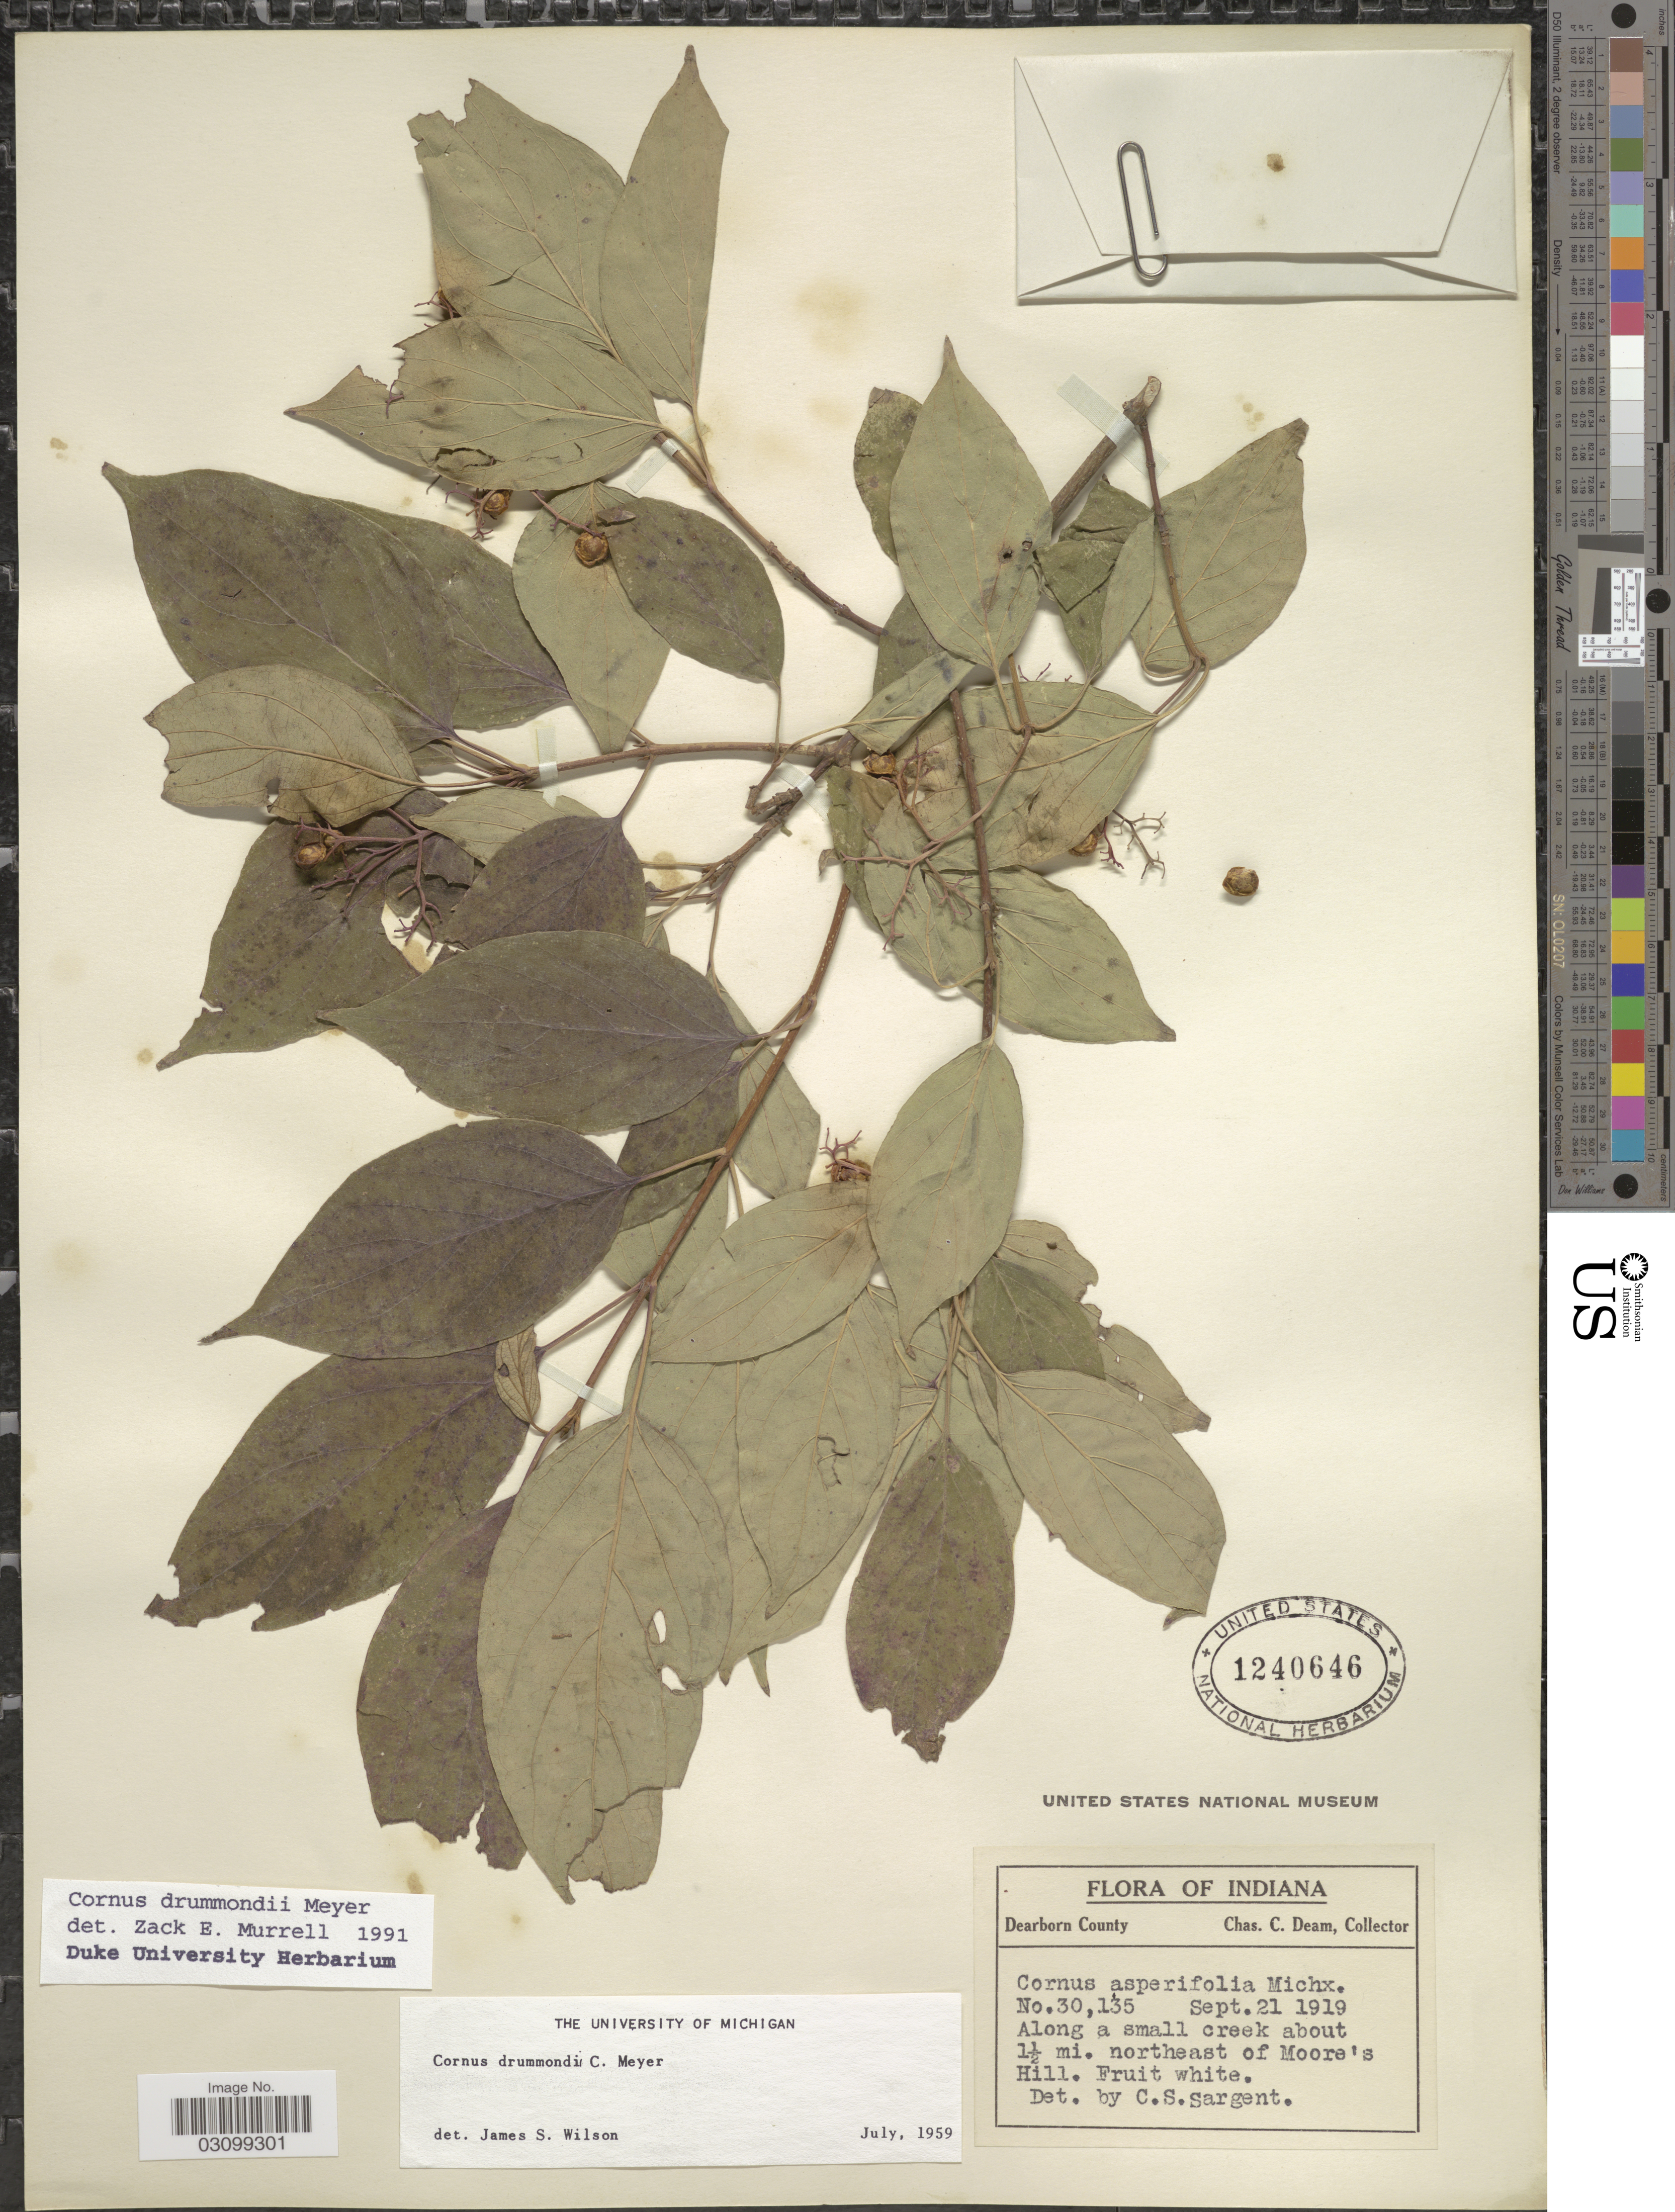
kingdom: Plantae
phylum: Tracheophyta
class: Magnoliopsida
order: Cornales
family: Cornaceae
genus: Cornus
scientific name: Cornus drummondii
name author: C.A. Mey.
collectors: C. C. Deam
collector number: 30135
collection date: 1919-09-21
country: United States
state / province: Indiana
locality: Dearborn County. Along a small creek about 1½ mi. northeast of Moore's Hill.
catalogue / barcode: US 1240646